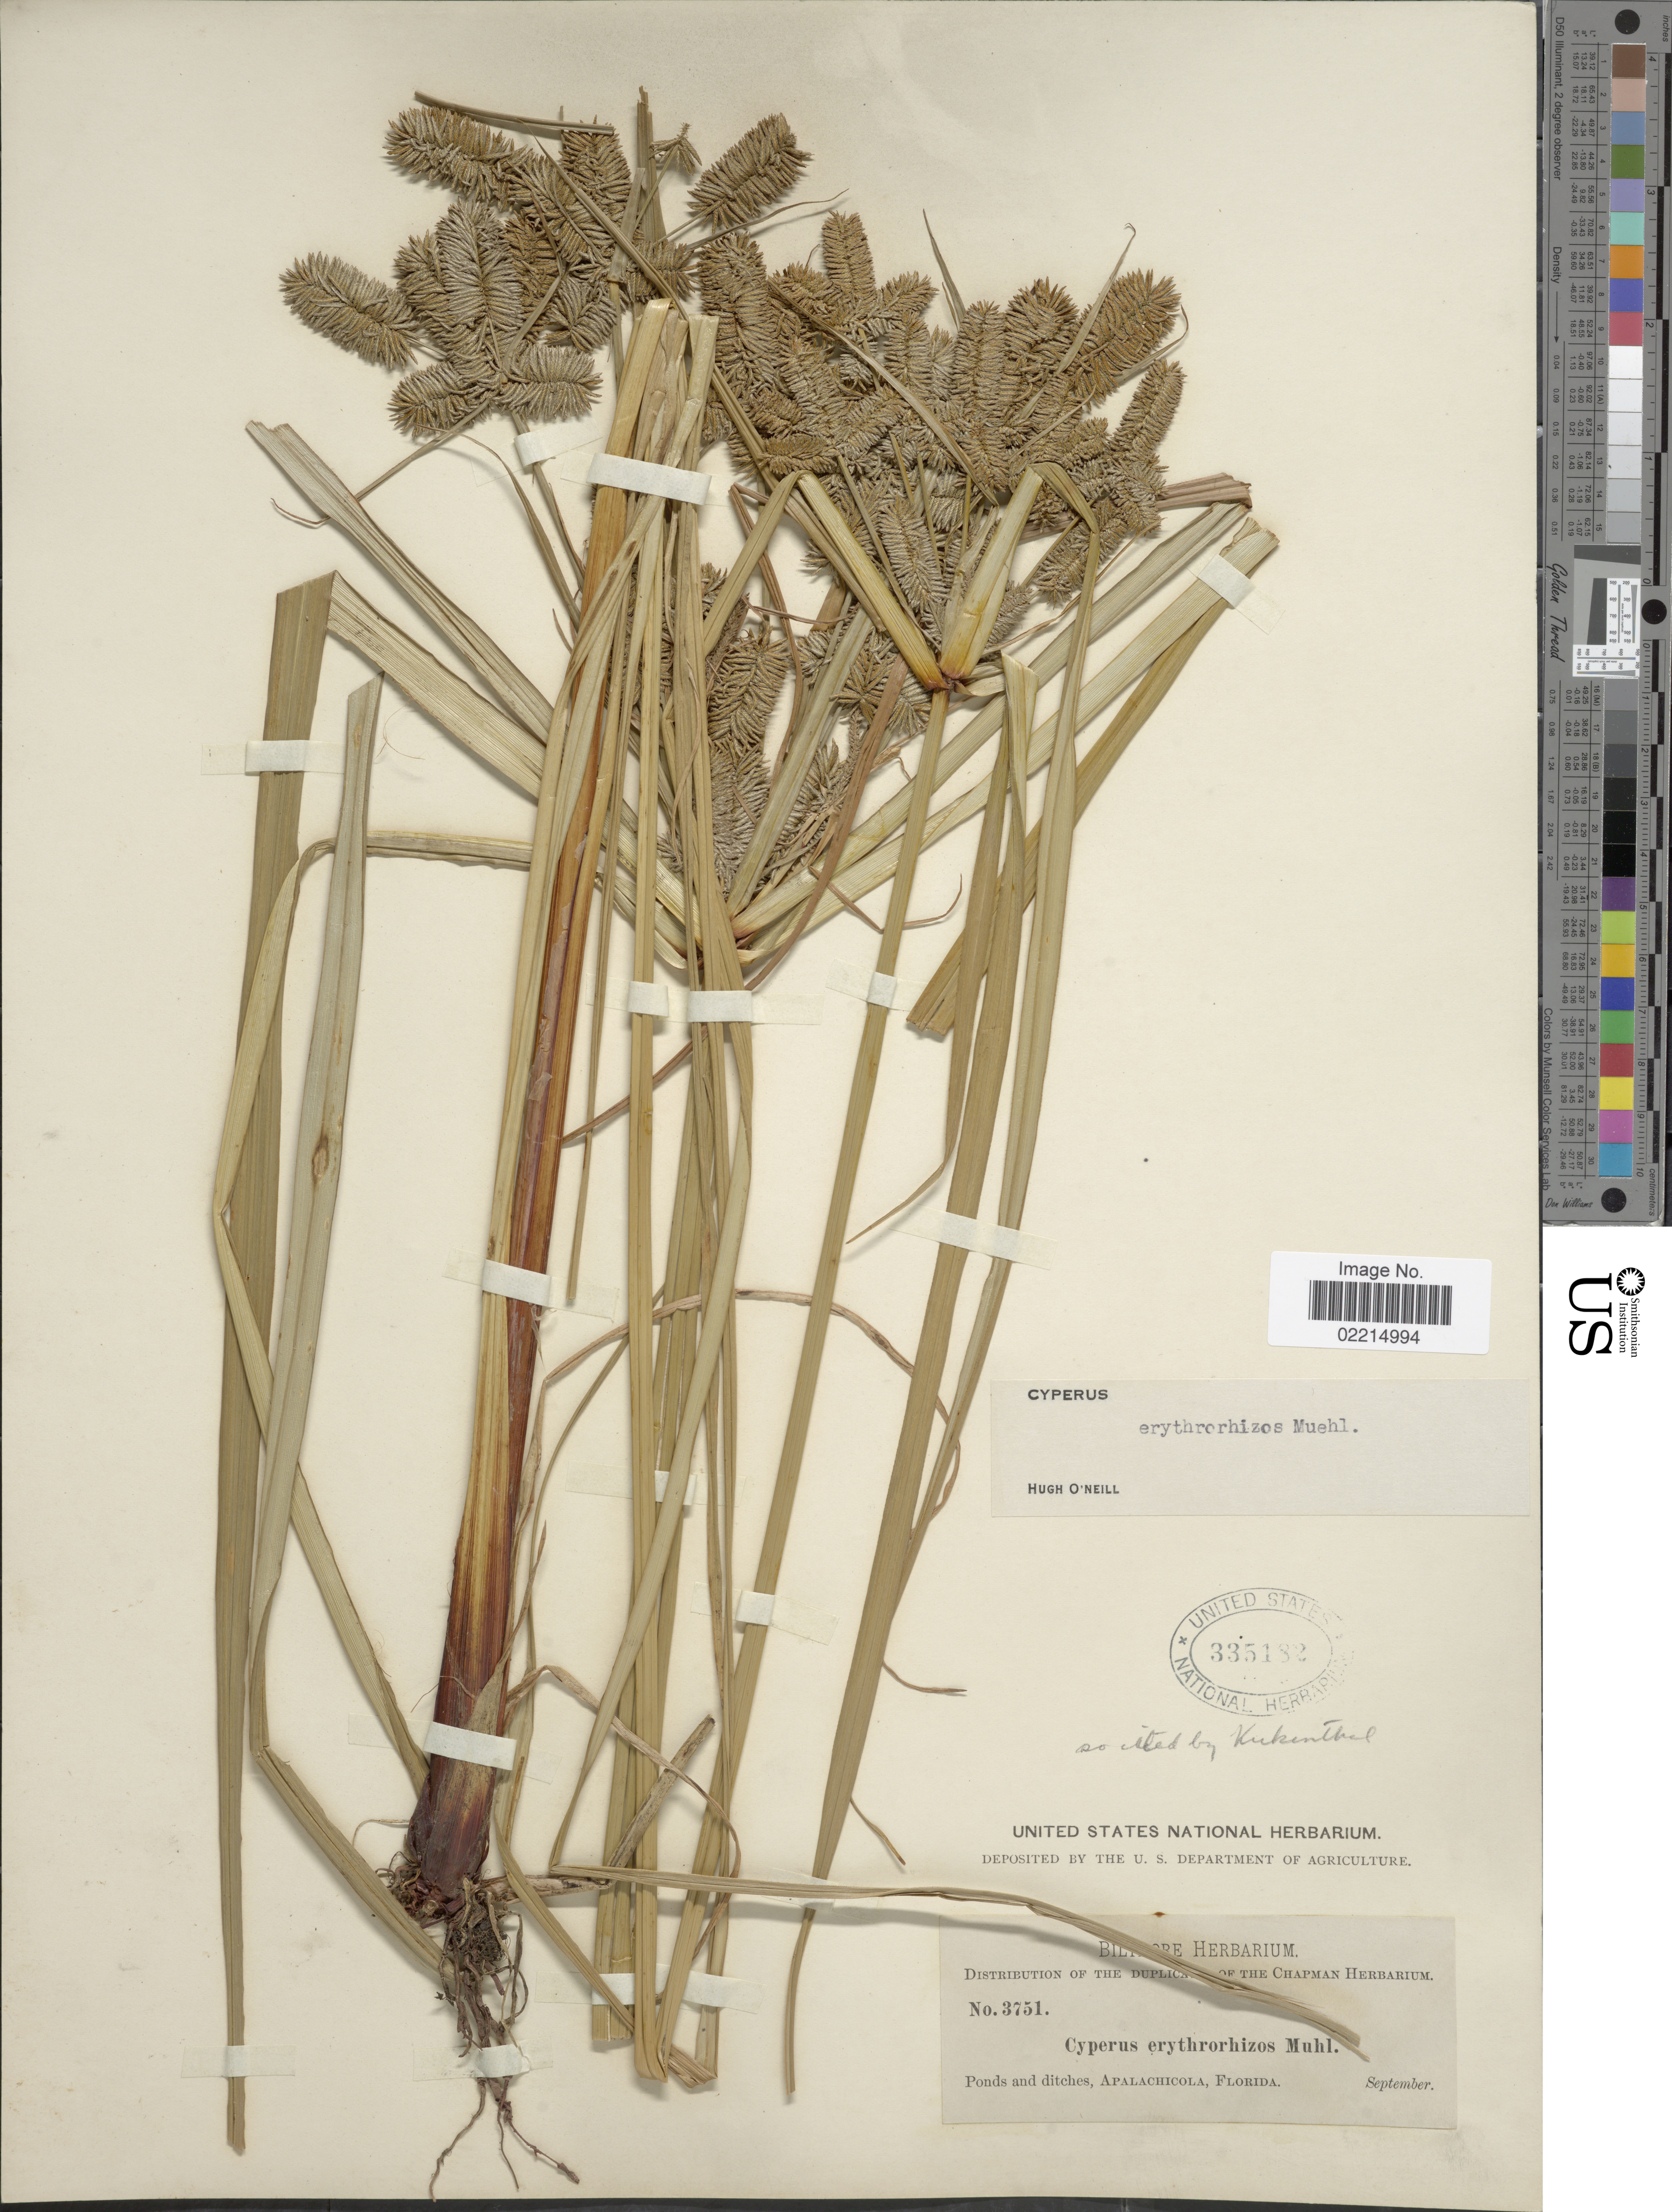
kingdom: Plantae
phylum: Tracheophyta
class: Liliopsida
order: Poales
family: Cyperaceae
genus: Cyperus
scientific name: Cyperus erythrorhizos Muhl.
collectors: ex herb. Biltmore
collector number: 3751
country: United States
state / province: Florida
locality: Ponds and ditches, Apalachicola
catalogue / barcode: US 335182